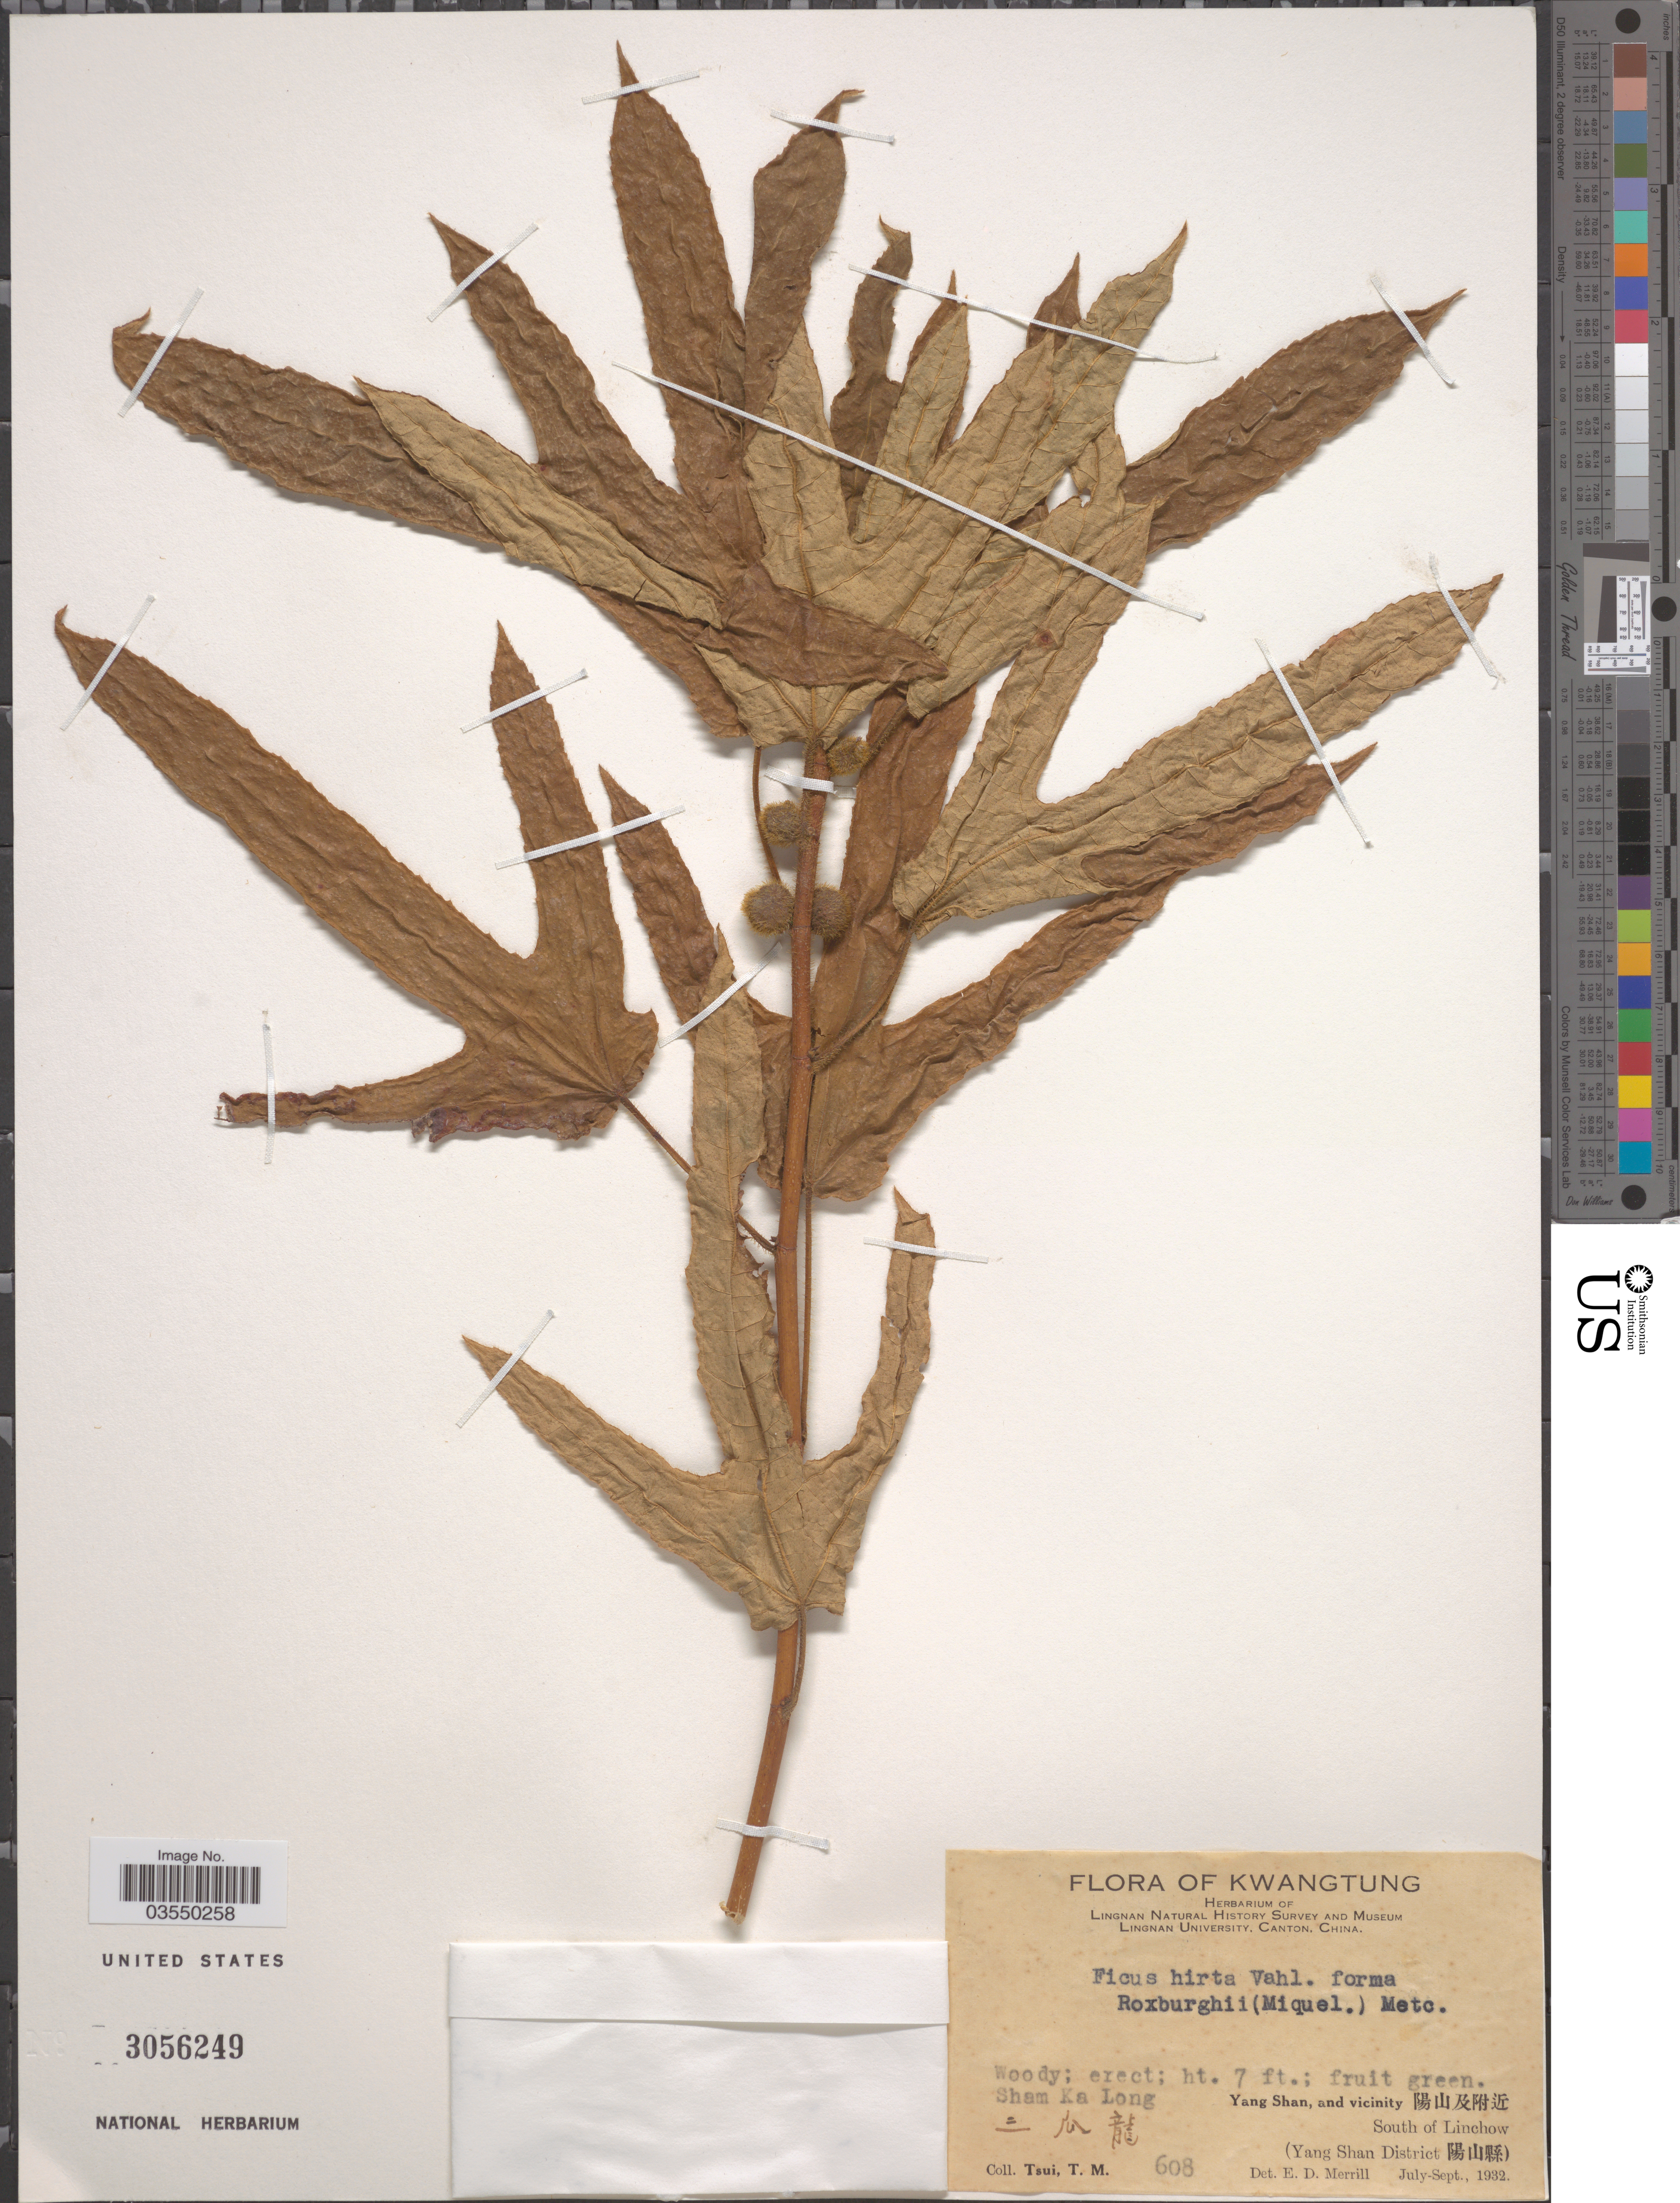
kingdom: Plantae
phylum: Tracheophyta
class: Magnoliopsida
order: Rosales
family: Moraceae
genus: Ficus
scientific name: Ficus hirta var. roxburghii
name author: King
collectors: T. Tsui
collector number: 608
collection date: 1932-07/1932-09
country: China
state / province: Guangdong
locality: Kwangtung. Sham Ka Long X. Yang Shan, and vicinity X. South of Linchow (Yang Shan District X).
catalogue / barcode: US 3056249